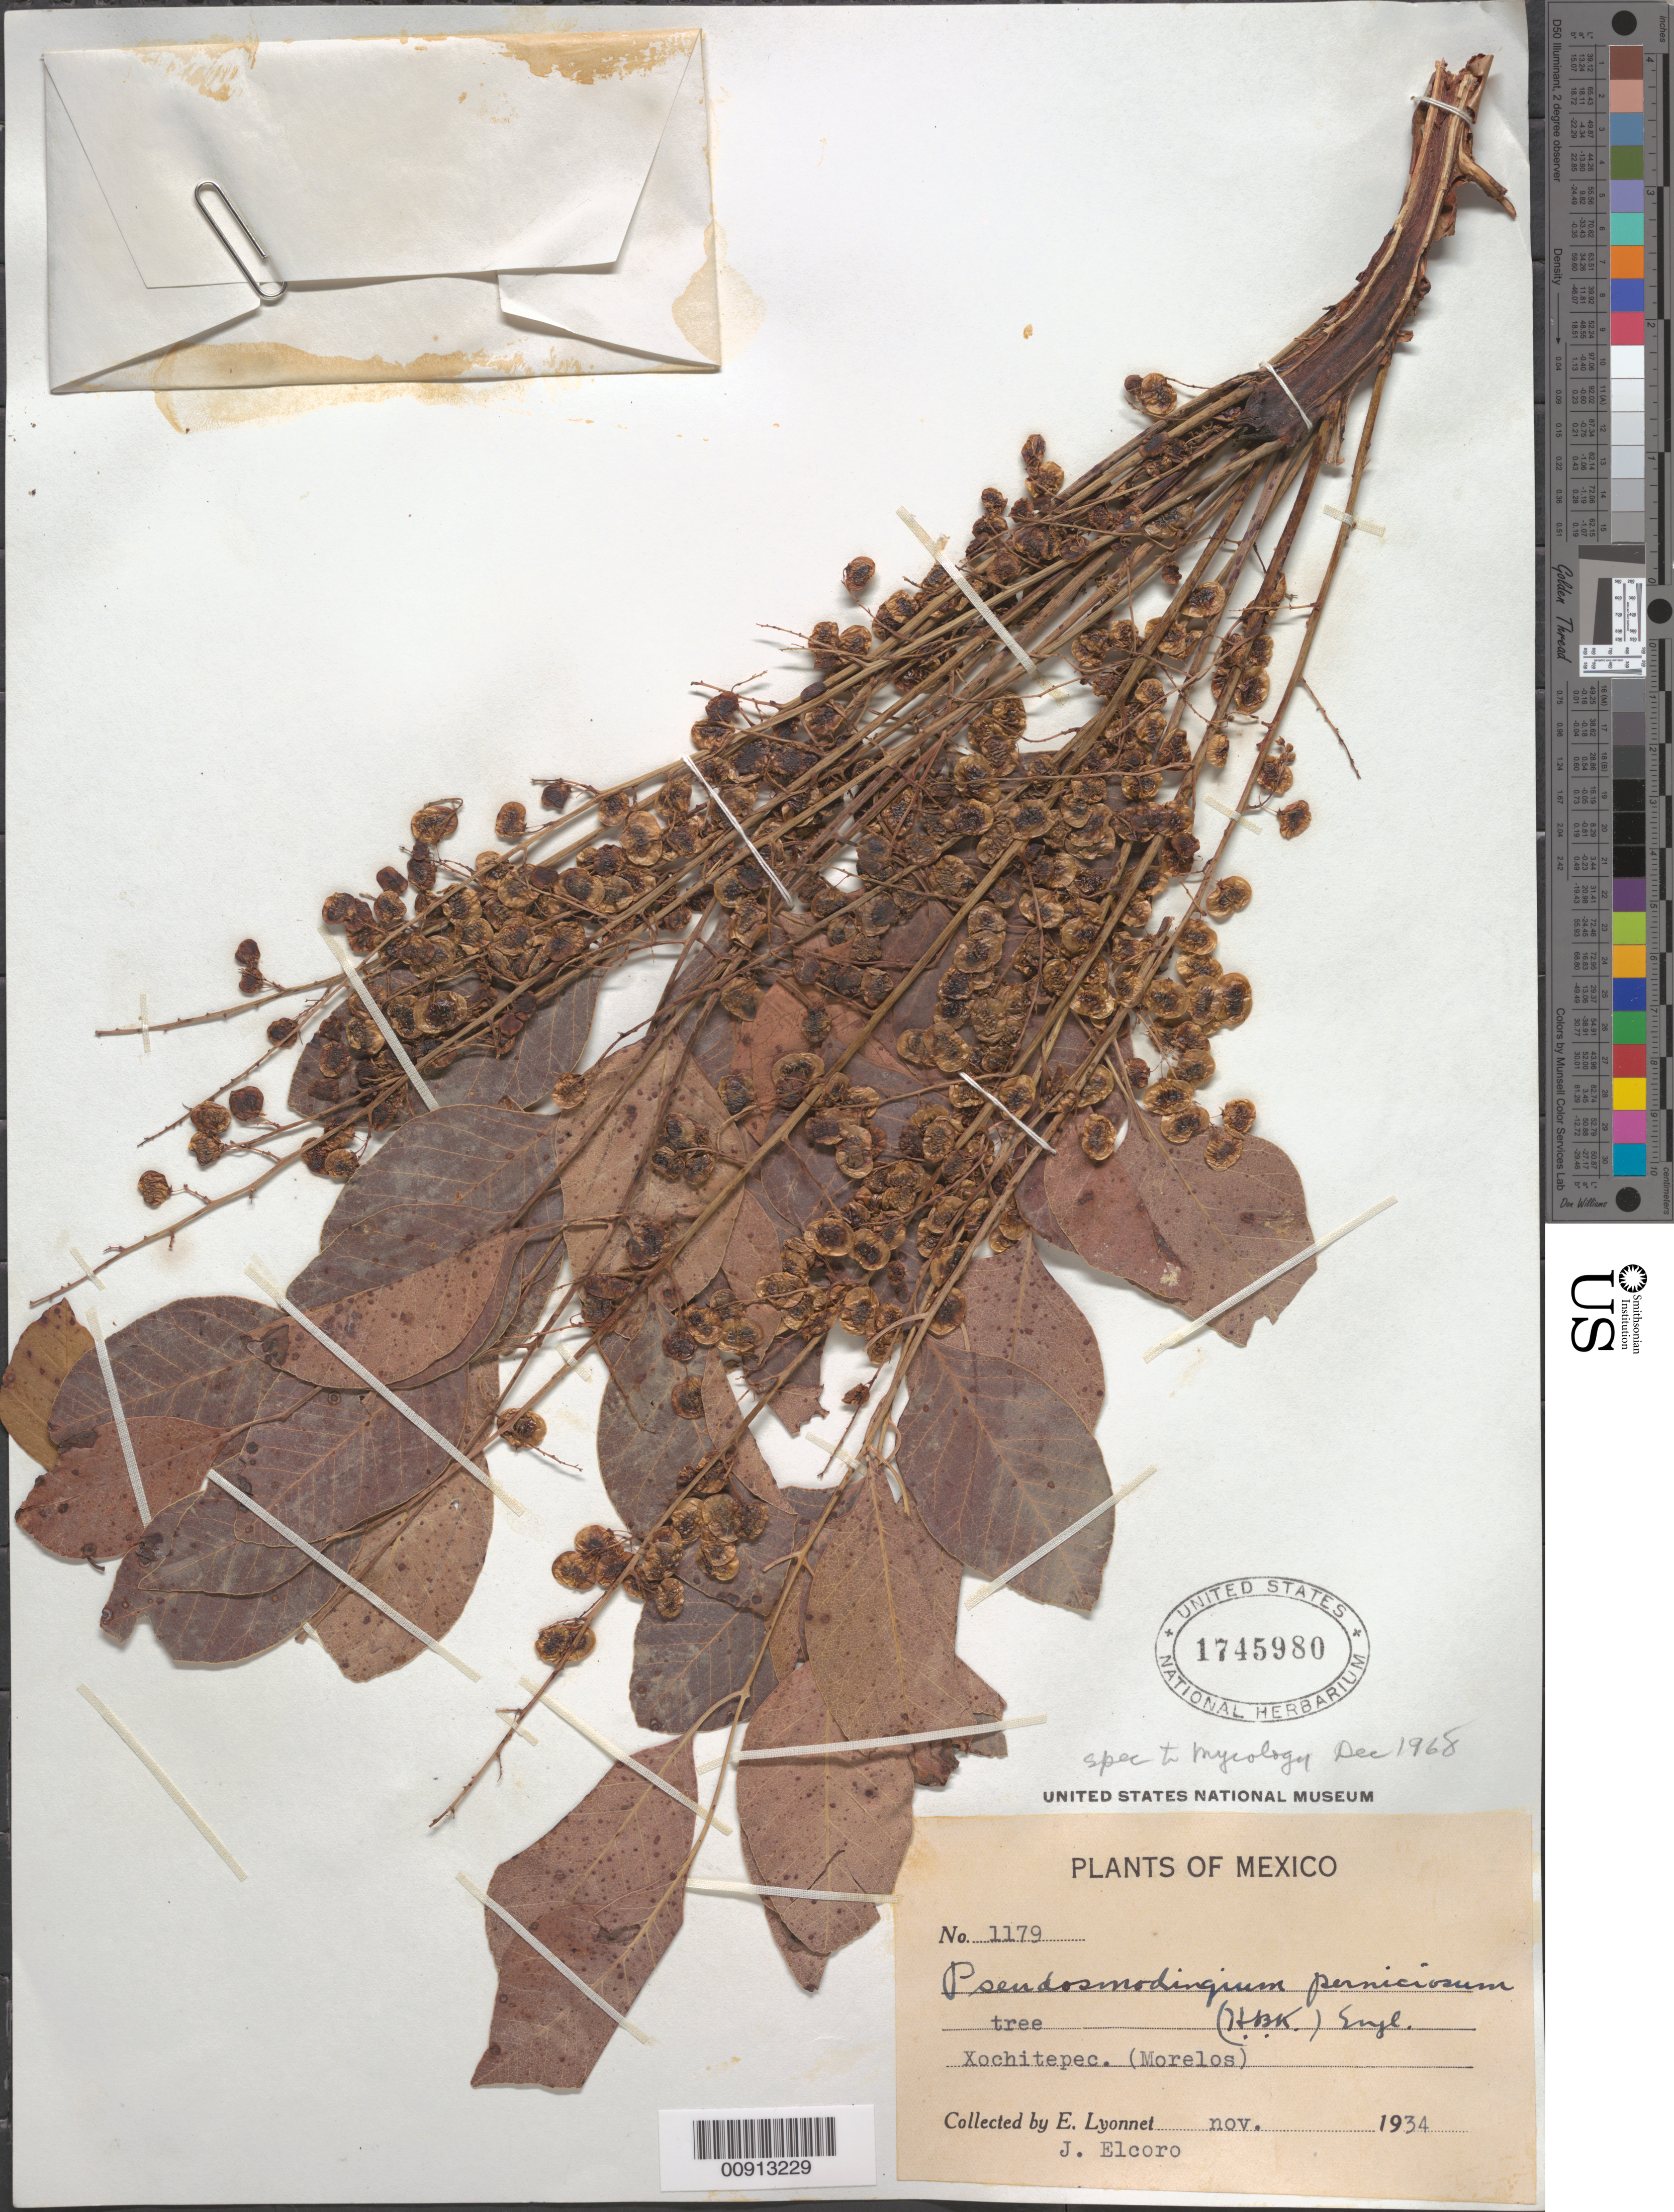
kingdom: Plantae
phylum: Tracheophyta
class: Magnoliopsida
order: Sapindales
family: Anacardiaceae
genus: Pseudosmodingium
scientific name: Pseudosmodingium perniciosum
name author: (Kunth) Engl.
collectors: Bro. E. Lyonnet & J. Elcoro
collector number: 1179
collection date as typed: Nov 1934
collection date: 1934-11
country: Mexico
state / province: Morelos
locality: Xochitepec (Morelos).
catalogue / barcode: US 1745980